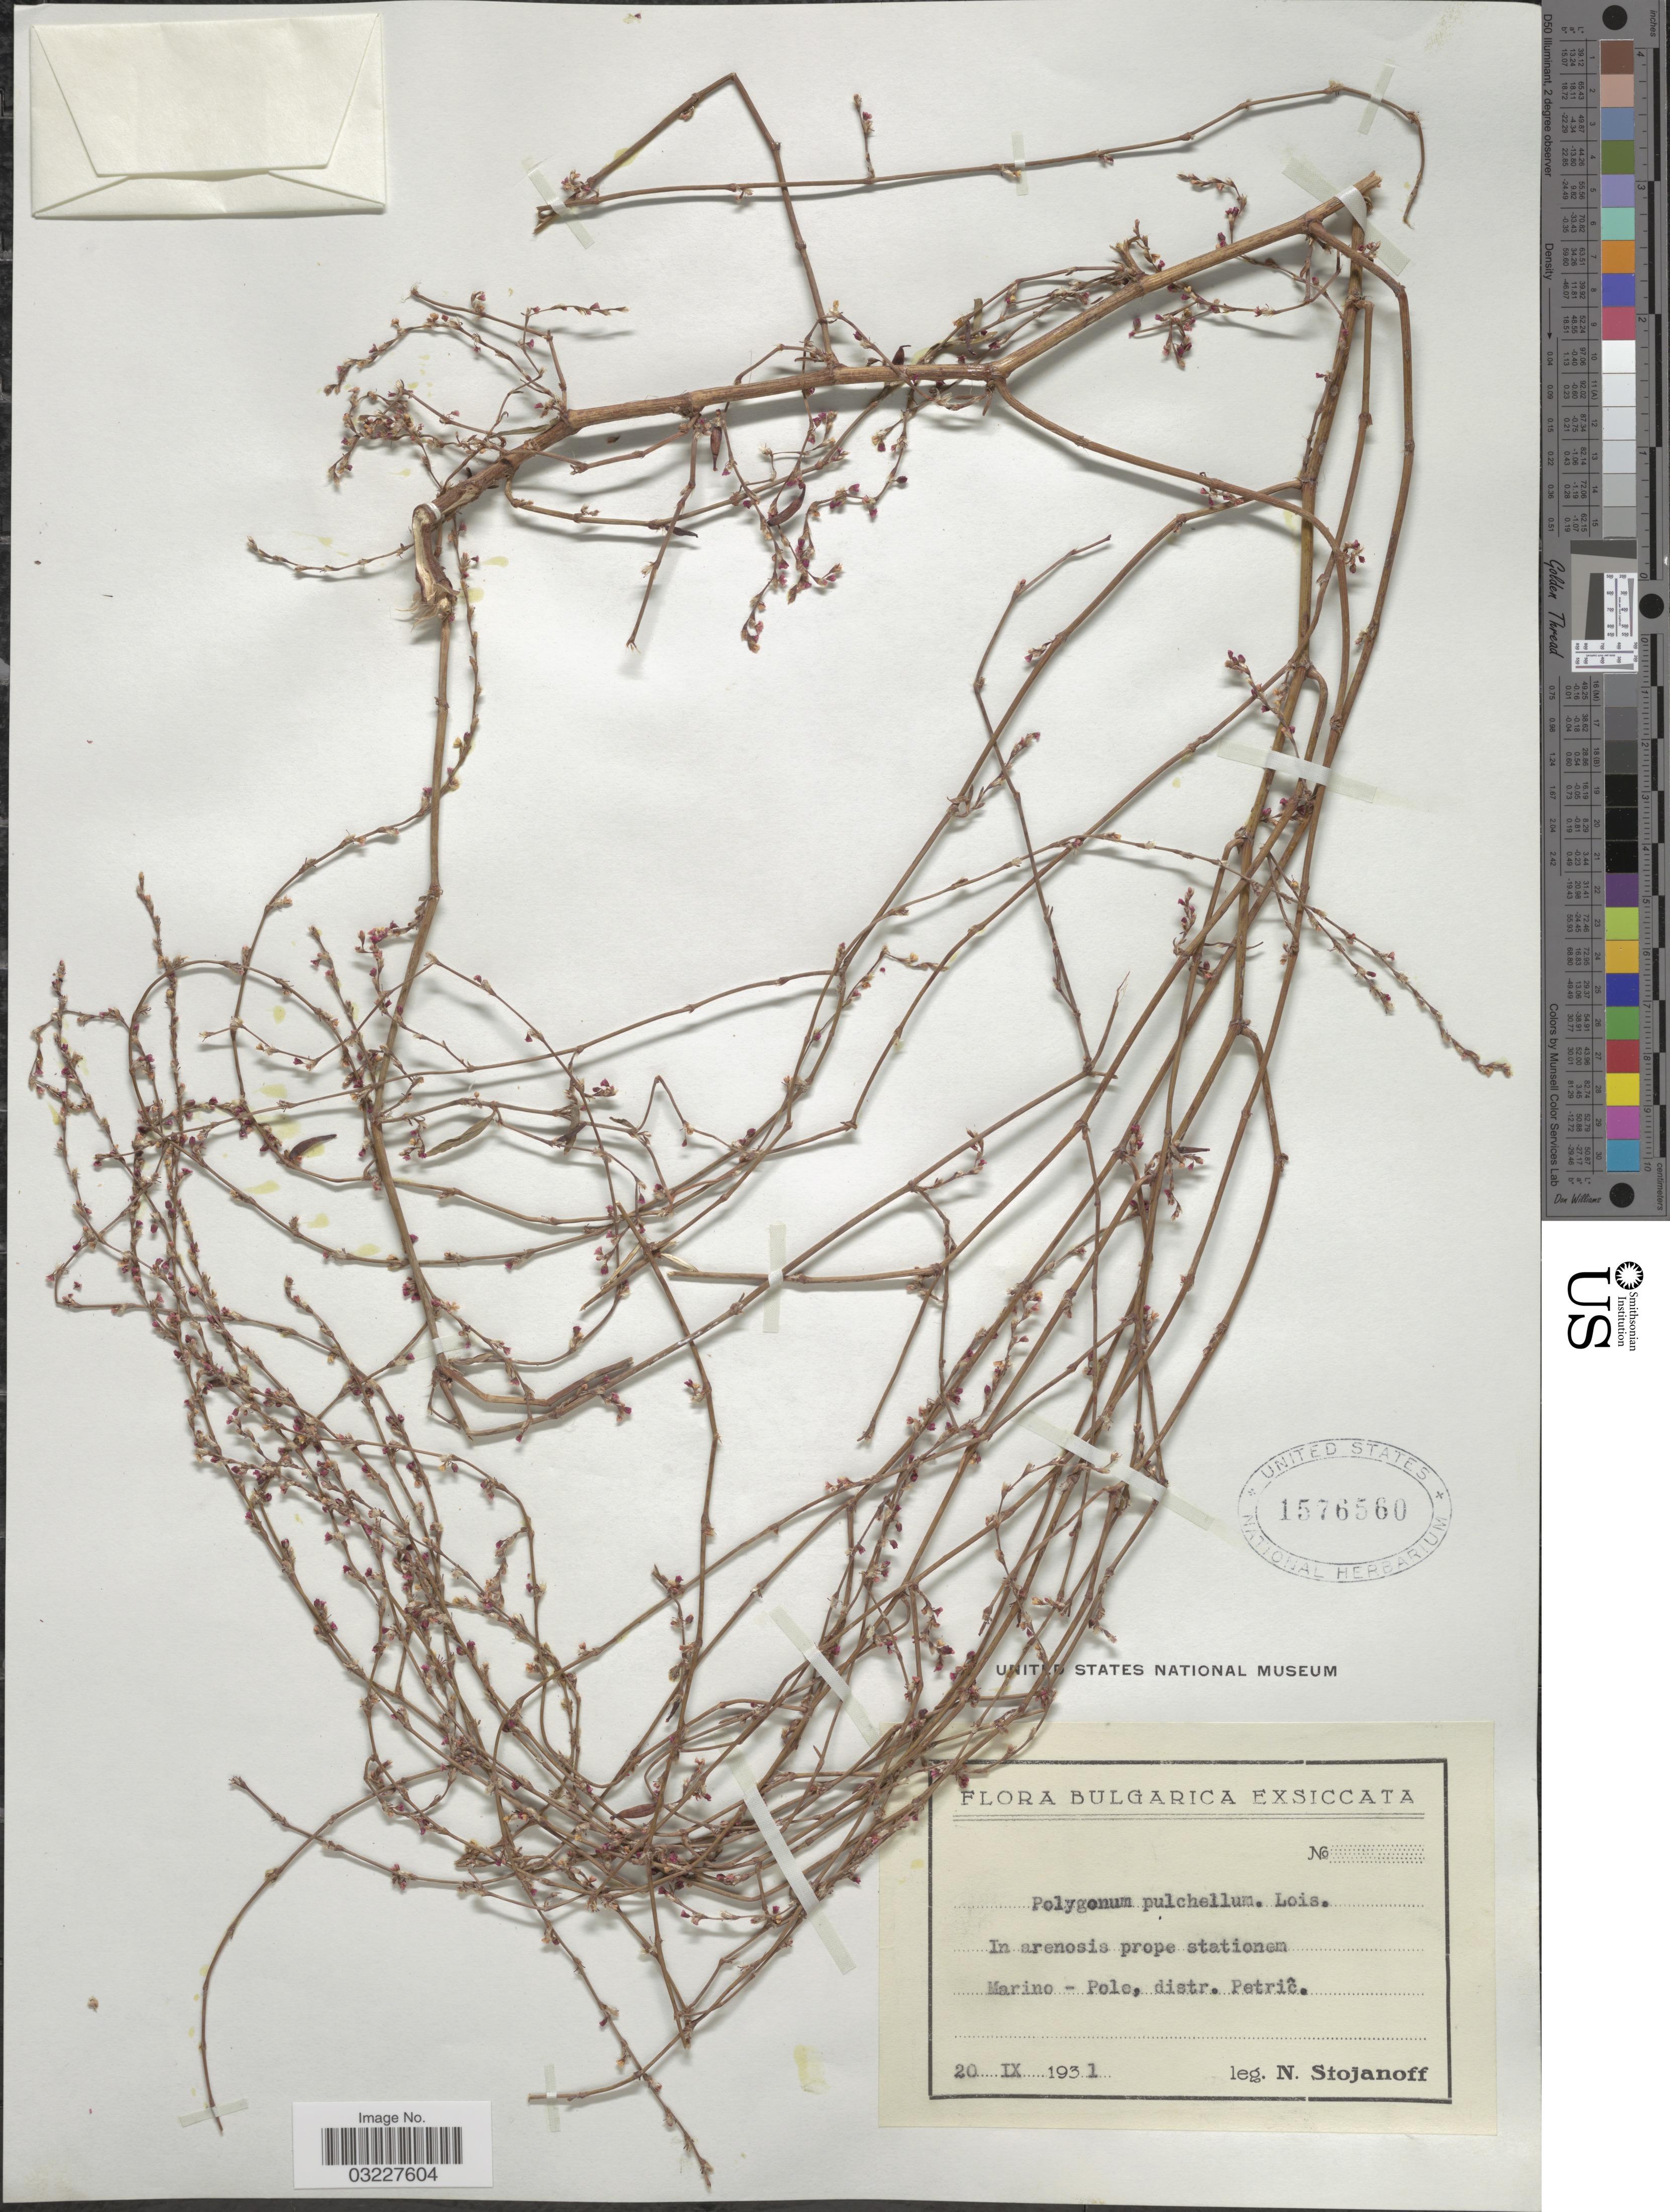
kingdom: Plantae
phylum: Tracheophyta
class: Magnoliopsida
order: Caryophyllales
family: Polygonaceae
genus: Polygonum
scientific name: Polygonum pulchellum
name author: Loisel.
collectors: N. Stojanoff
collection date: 1931-09-20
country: Bulgaria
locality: Bulgarica Exsiccata, In arenosis prope stationem Marino - Pole, distr. Petric.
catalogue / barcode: US 1576560